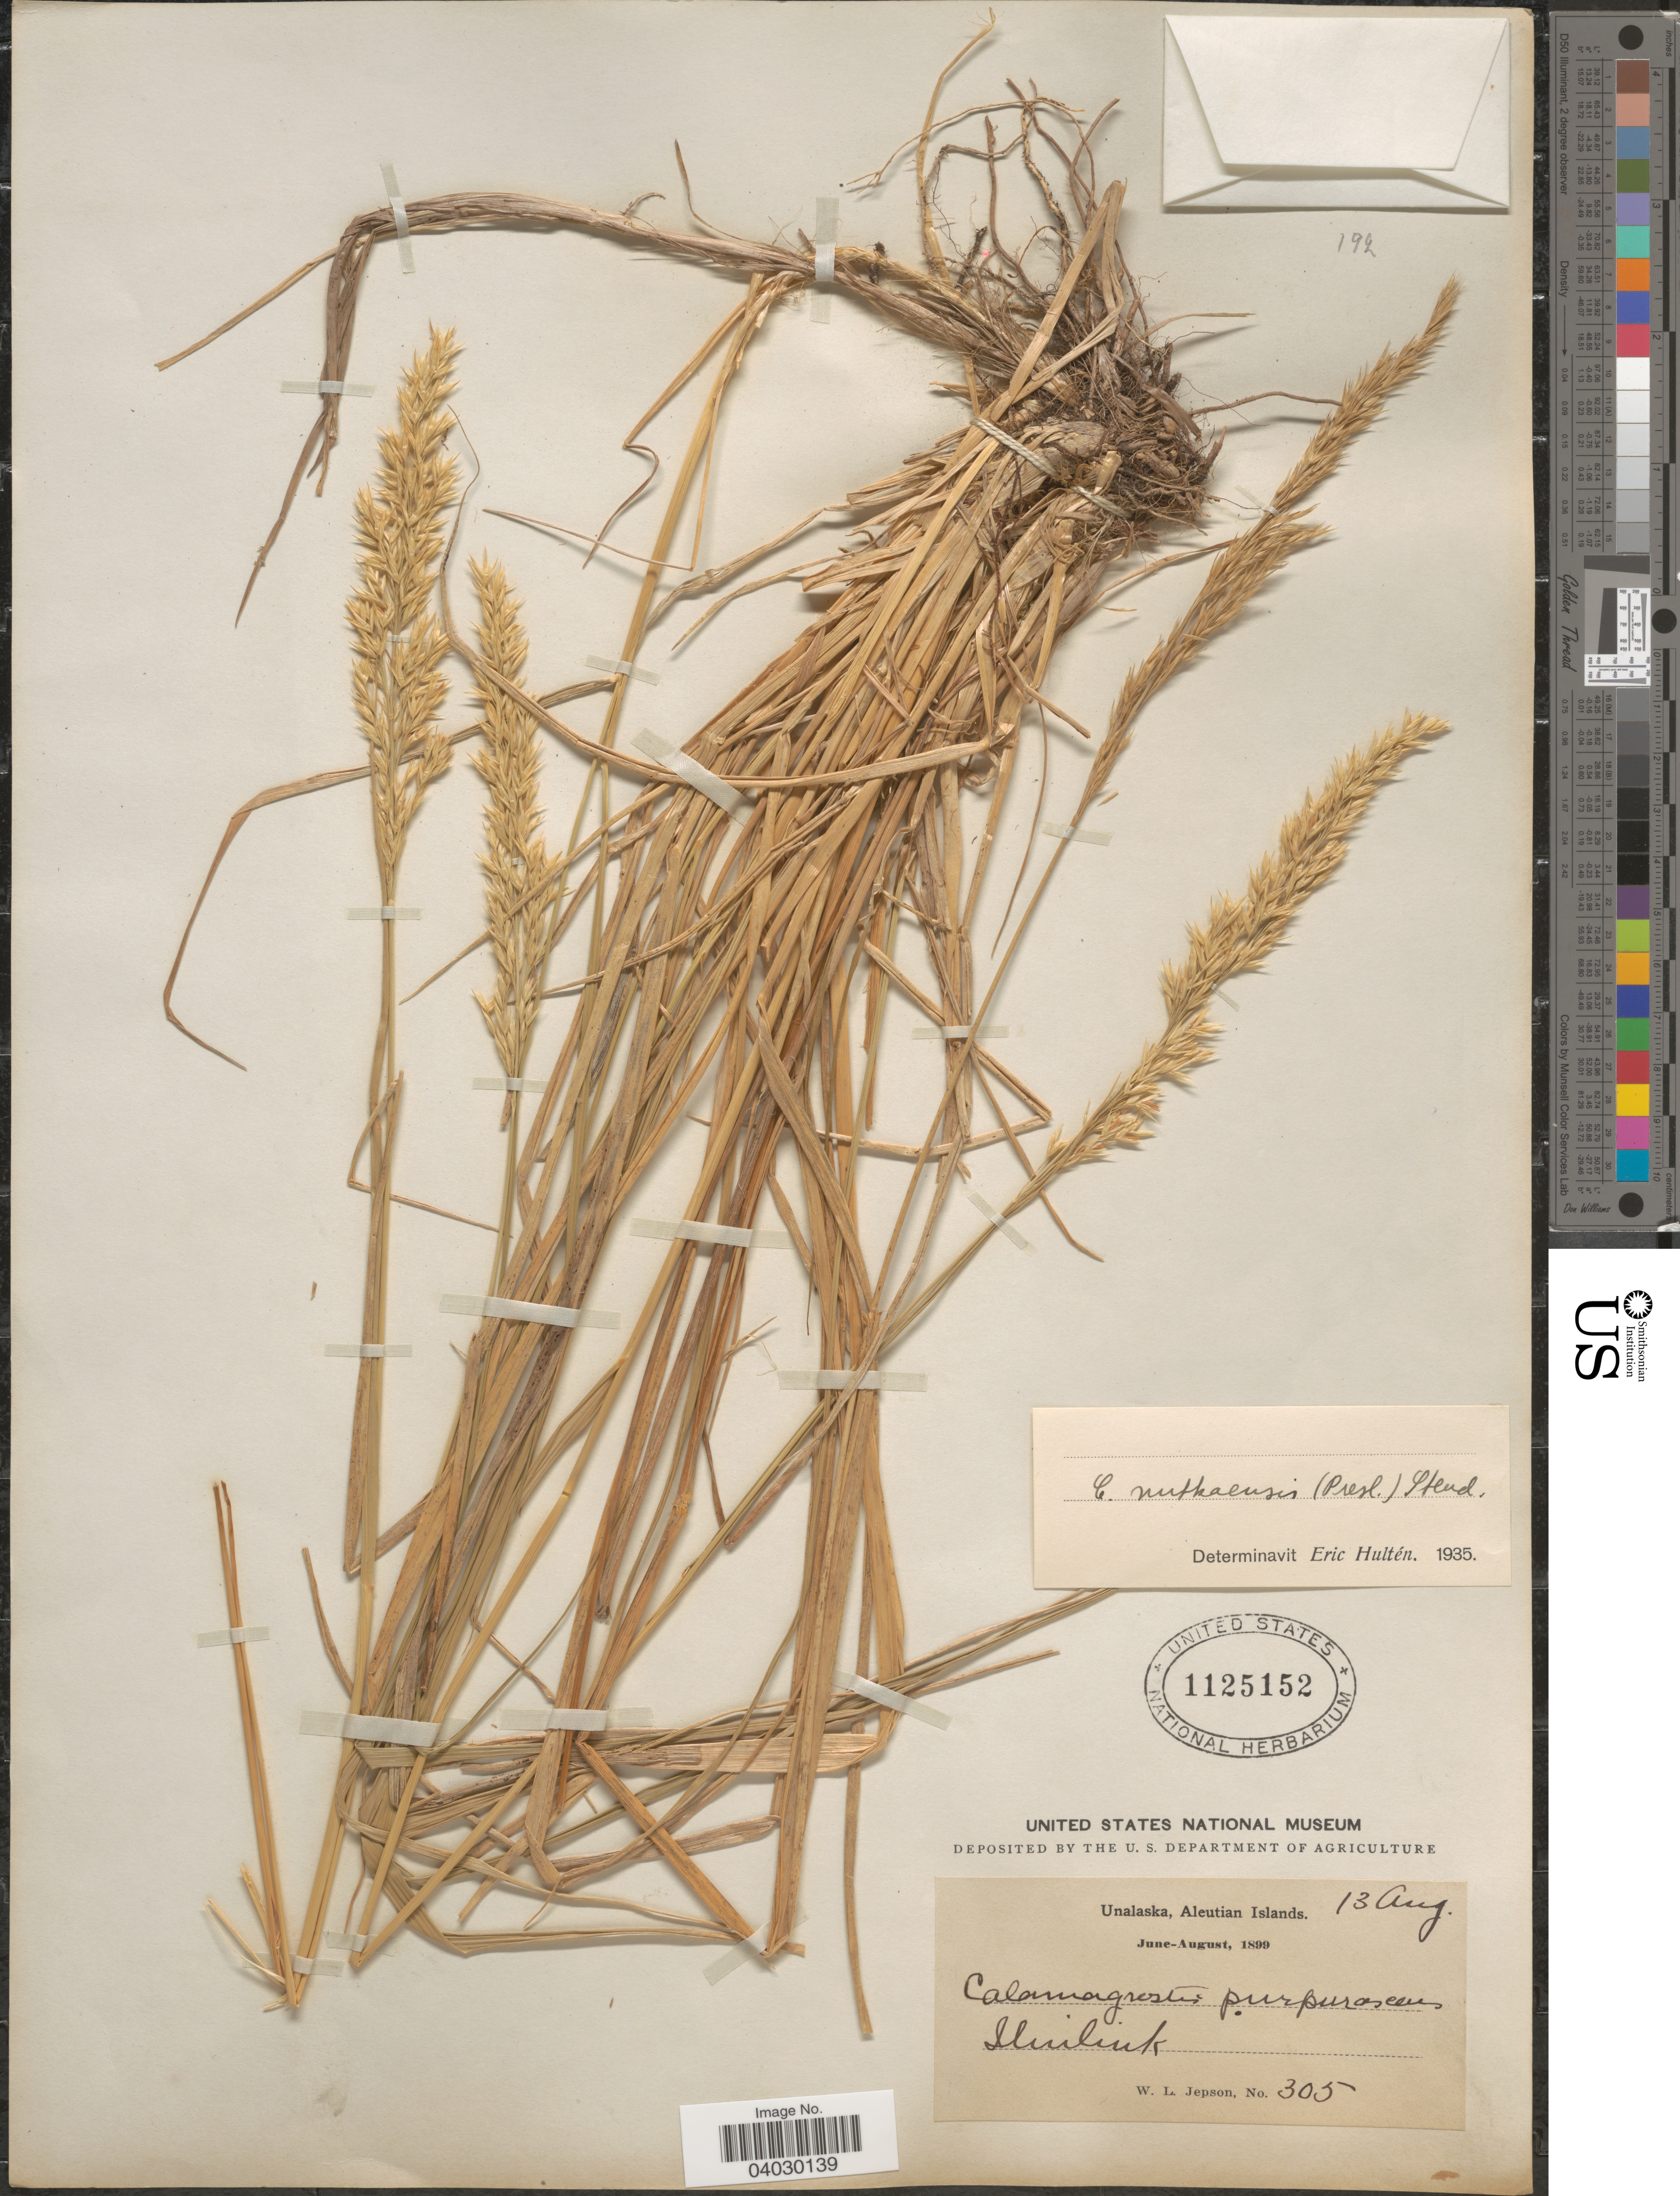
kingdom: Plantae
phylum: Tracheophyta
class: Liliopsida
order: Poales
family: Poaceae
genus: Calamagrostis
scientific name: Calamagrostis nutkaensis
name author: (J. Presl) Steud.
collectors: W. L. Jepson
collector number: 305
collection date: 1899-08-13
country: United States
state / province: Alaska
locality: Unalaska, Aleutian Islands. Iliuliuk.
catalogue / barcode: US 1125152